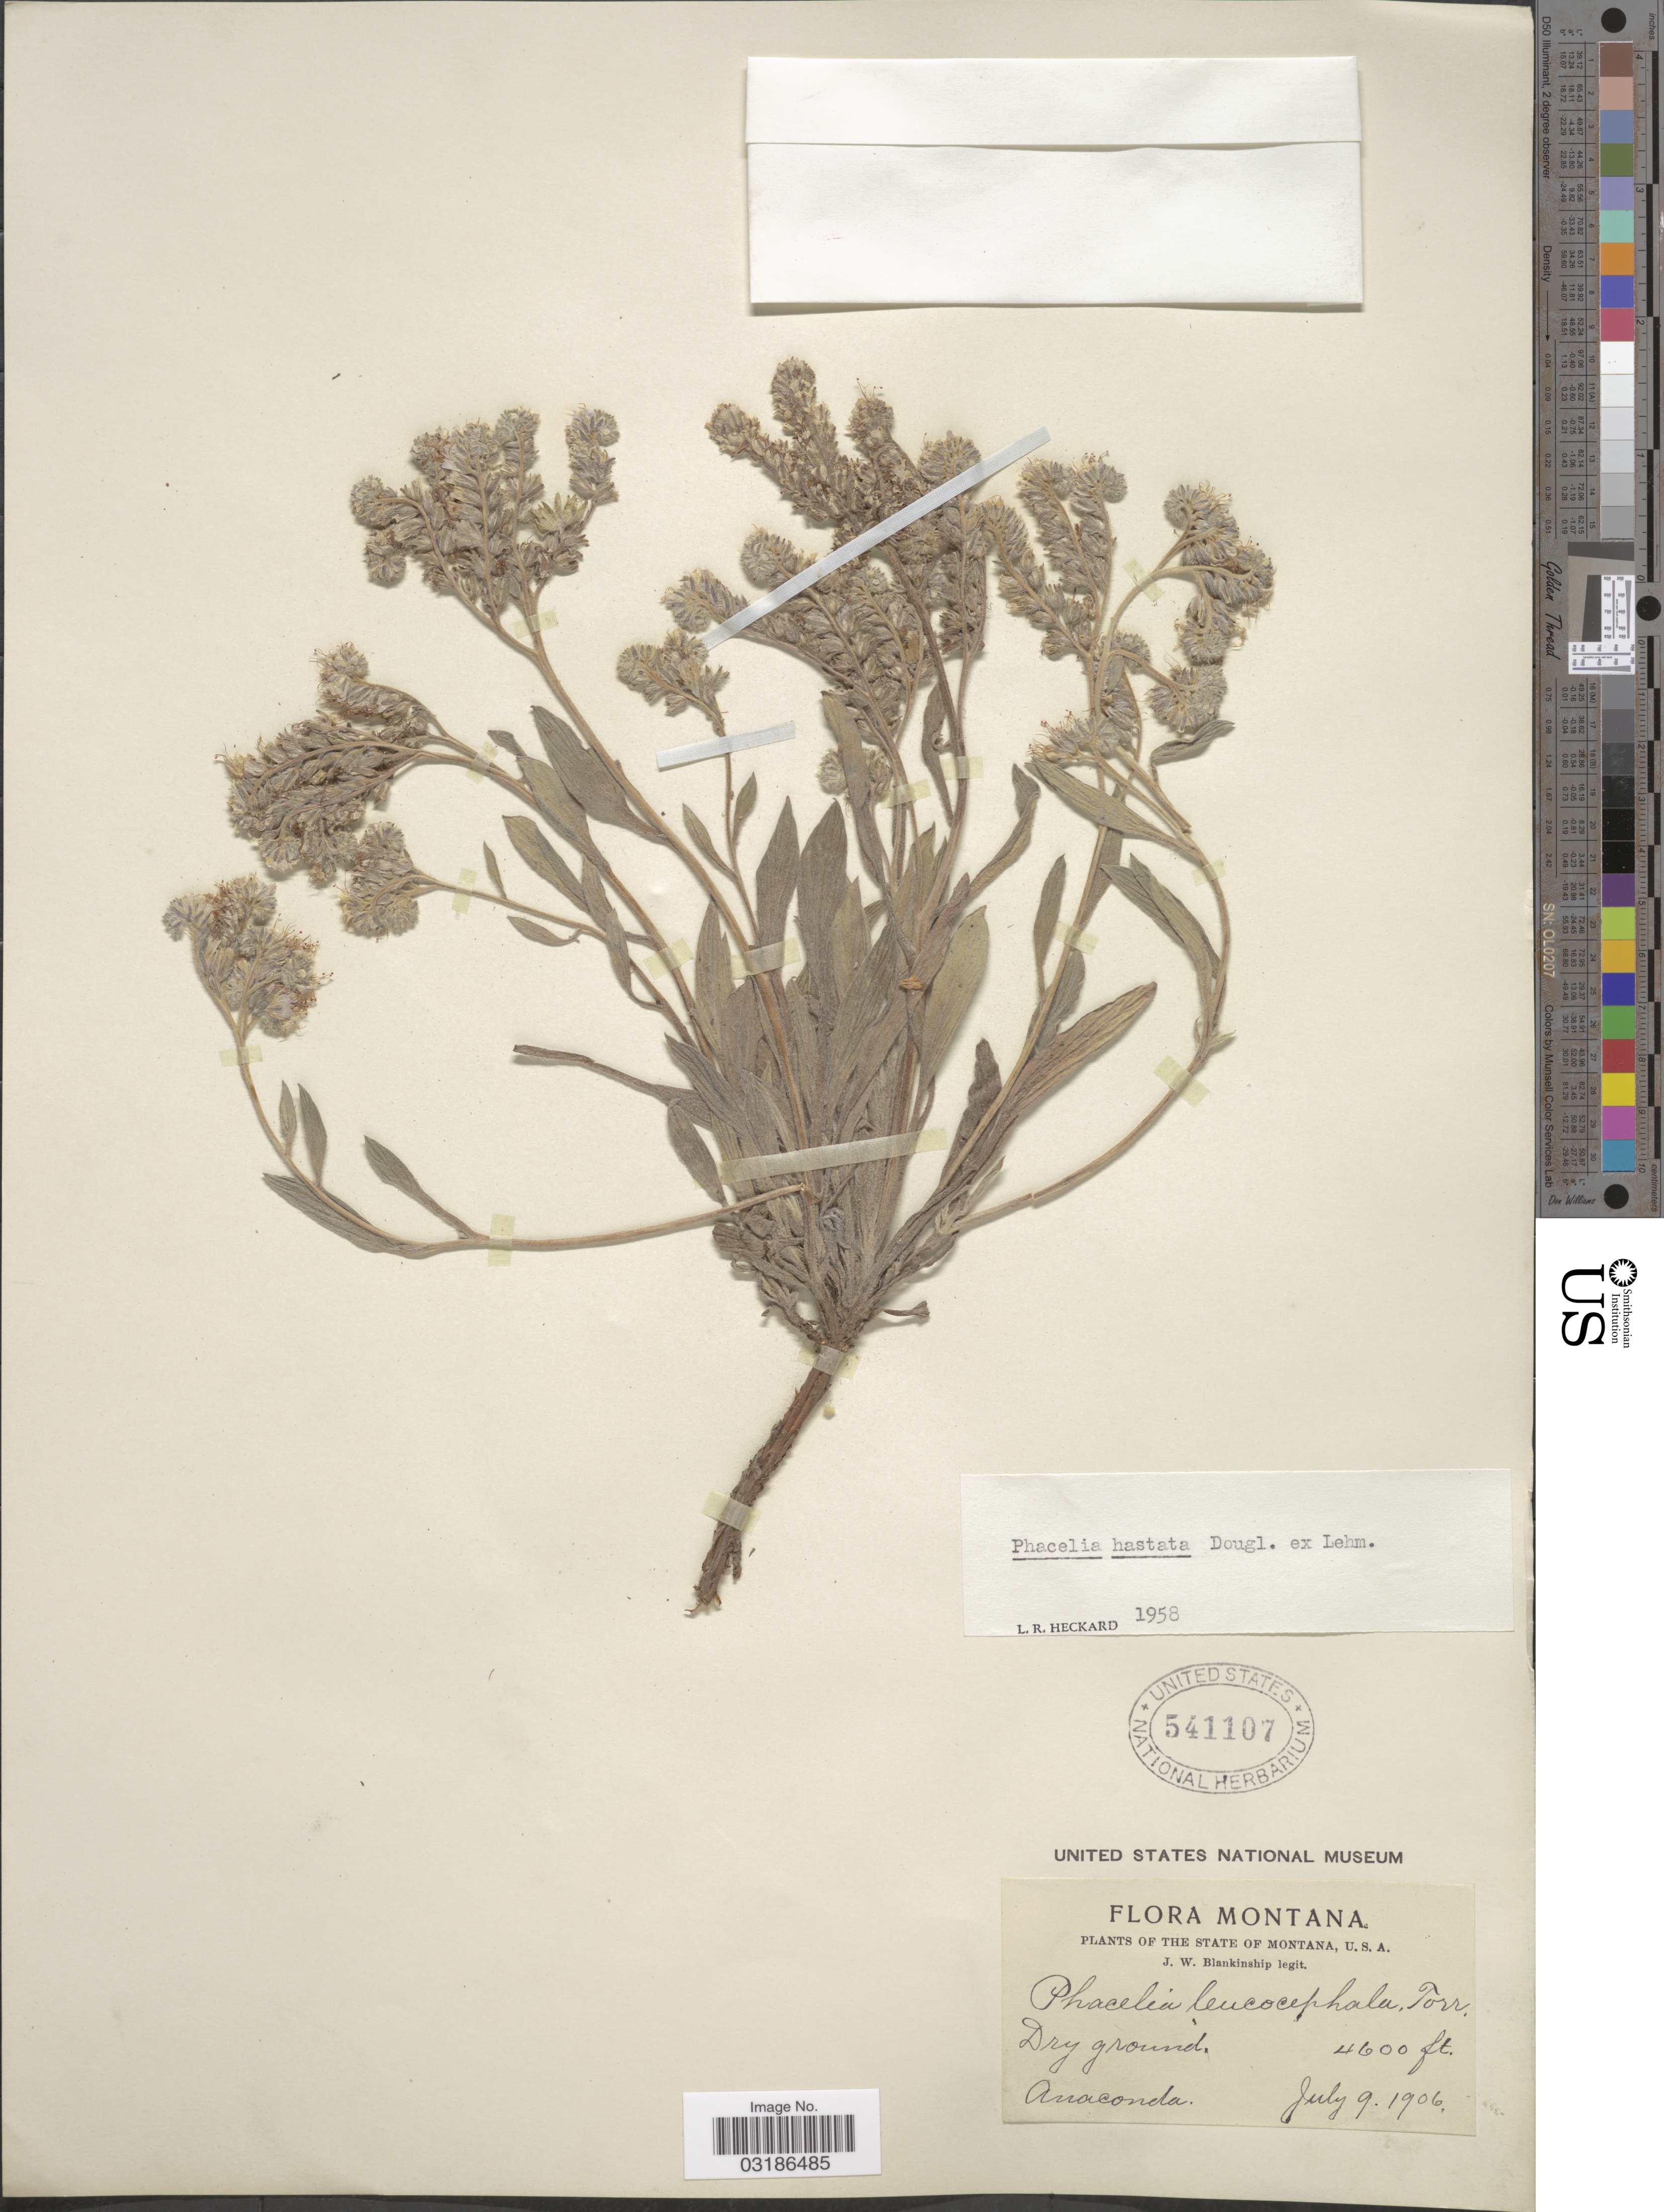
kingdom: Plantae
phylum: Tracheophyta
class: Magnoliopsida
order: Boraginales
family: Hydrophyllaceae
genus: Phacelia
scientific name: Phacelia hastata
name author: Douglas ex Lehm.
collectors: J. W. Blankinship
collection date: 1906-07-09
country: United States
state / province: Montana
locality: The State of Montana, Anaconda.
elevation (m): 1402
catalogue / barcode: US 541107